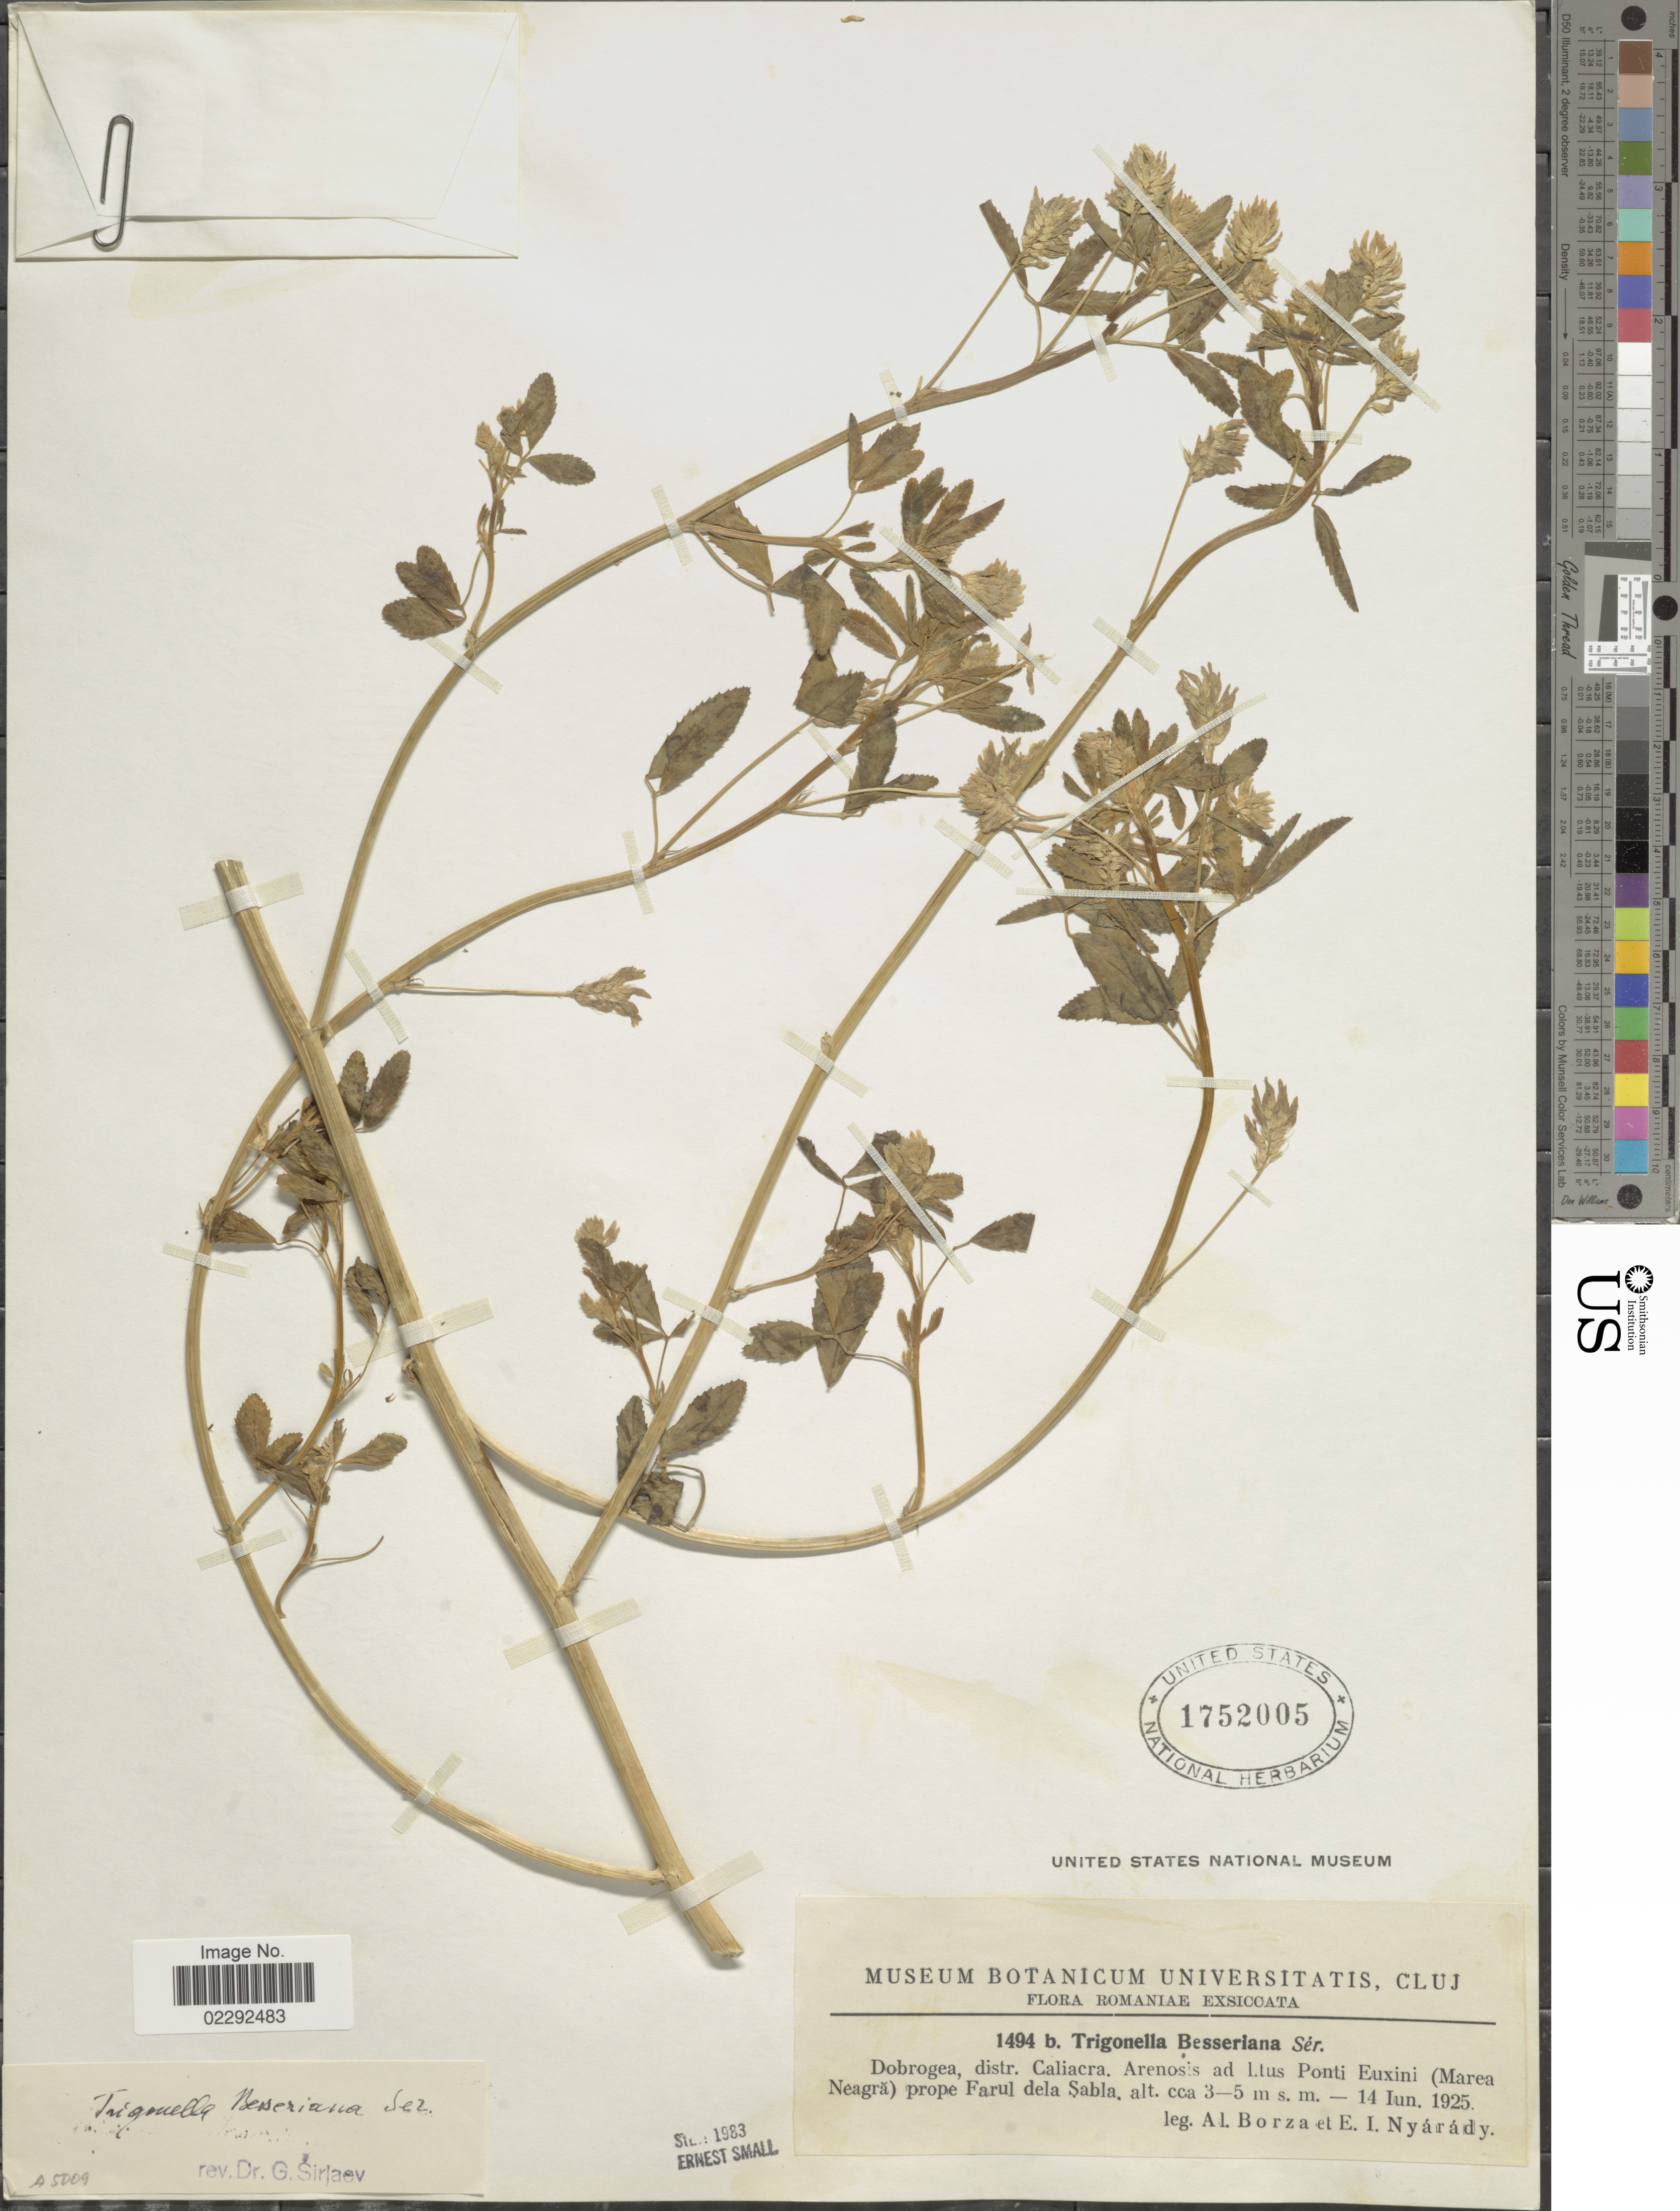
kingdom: Plantae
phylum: Tracheophyta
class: Magnoliopsida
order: Fabales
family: Fabaceae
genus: Trigonella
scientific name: Trigonella besseriana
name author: Ser.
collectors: A. Borza & E. Nyárády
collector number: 1494b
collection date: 1925-06-14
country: Romania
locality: Dobrogea, distr. Caliacra. Arenosis ad Ltus Ponti Euxini (Marea Neagra) prope Farul del Sabla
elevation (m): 3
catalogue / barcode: US 1752005